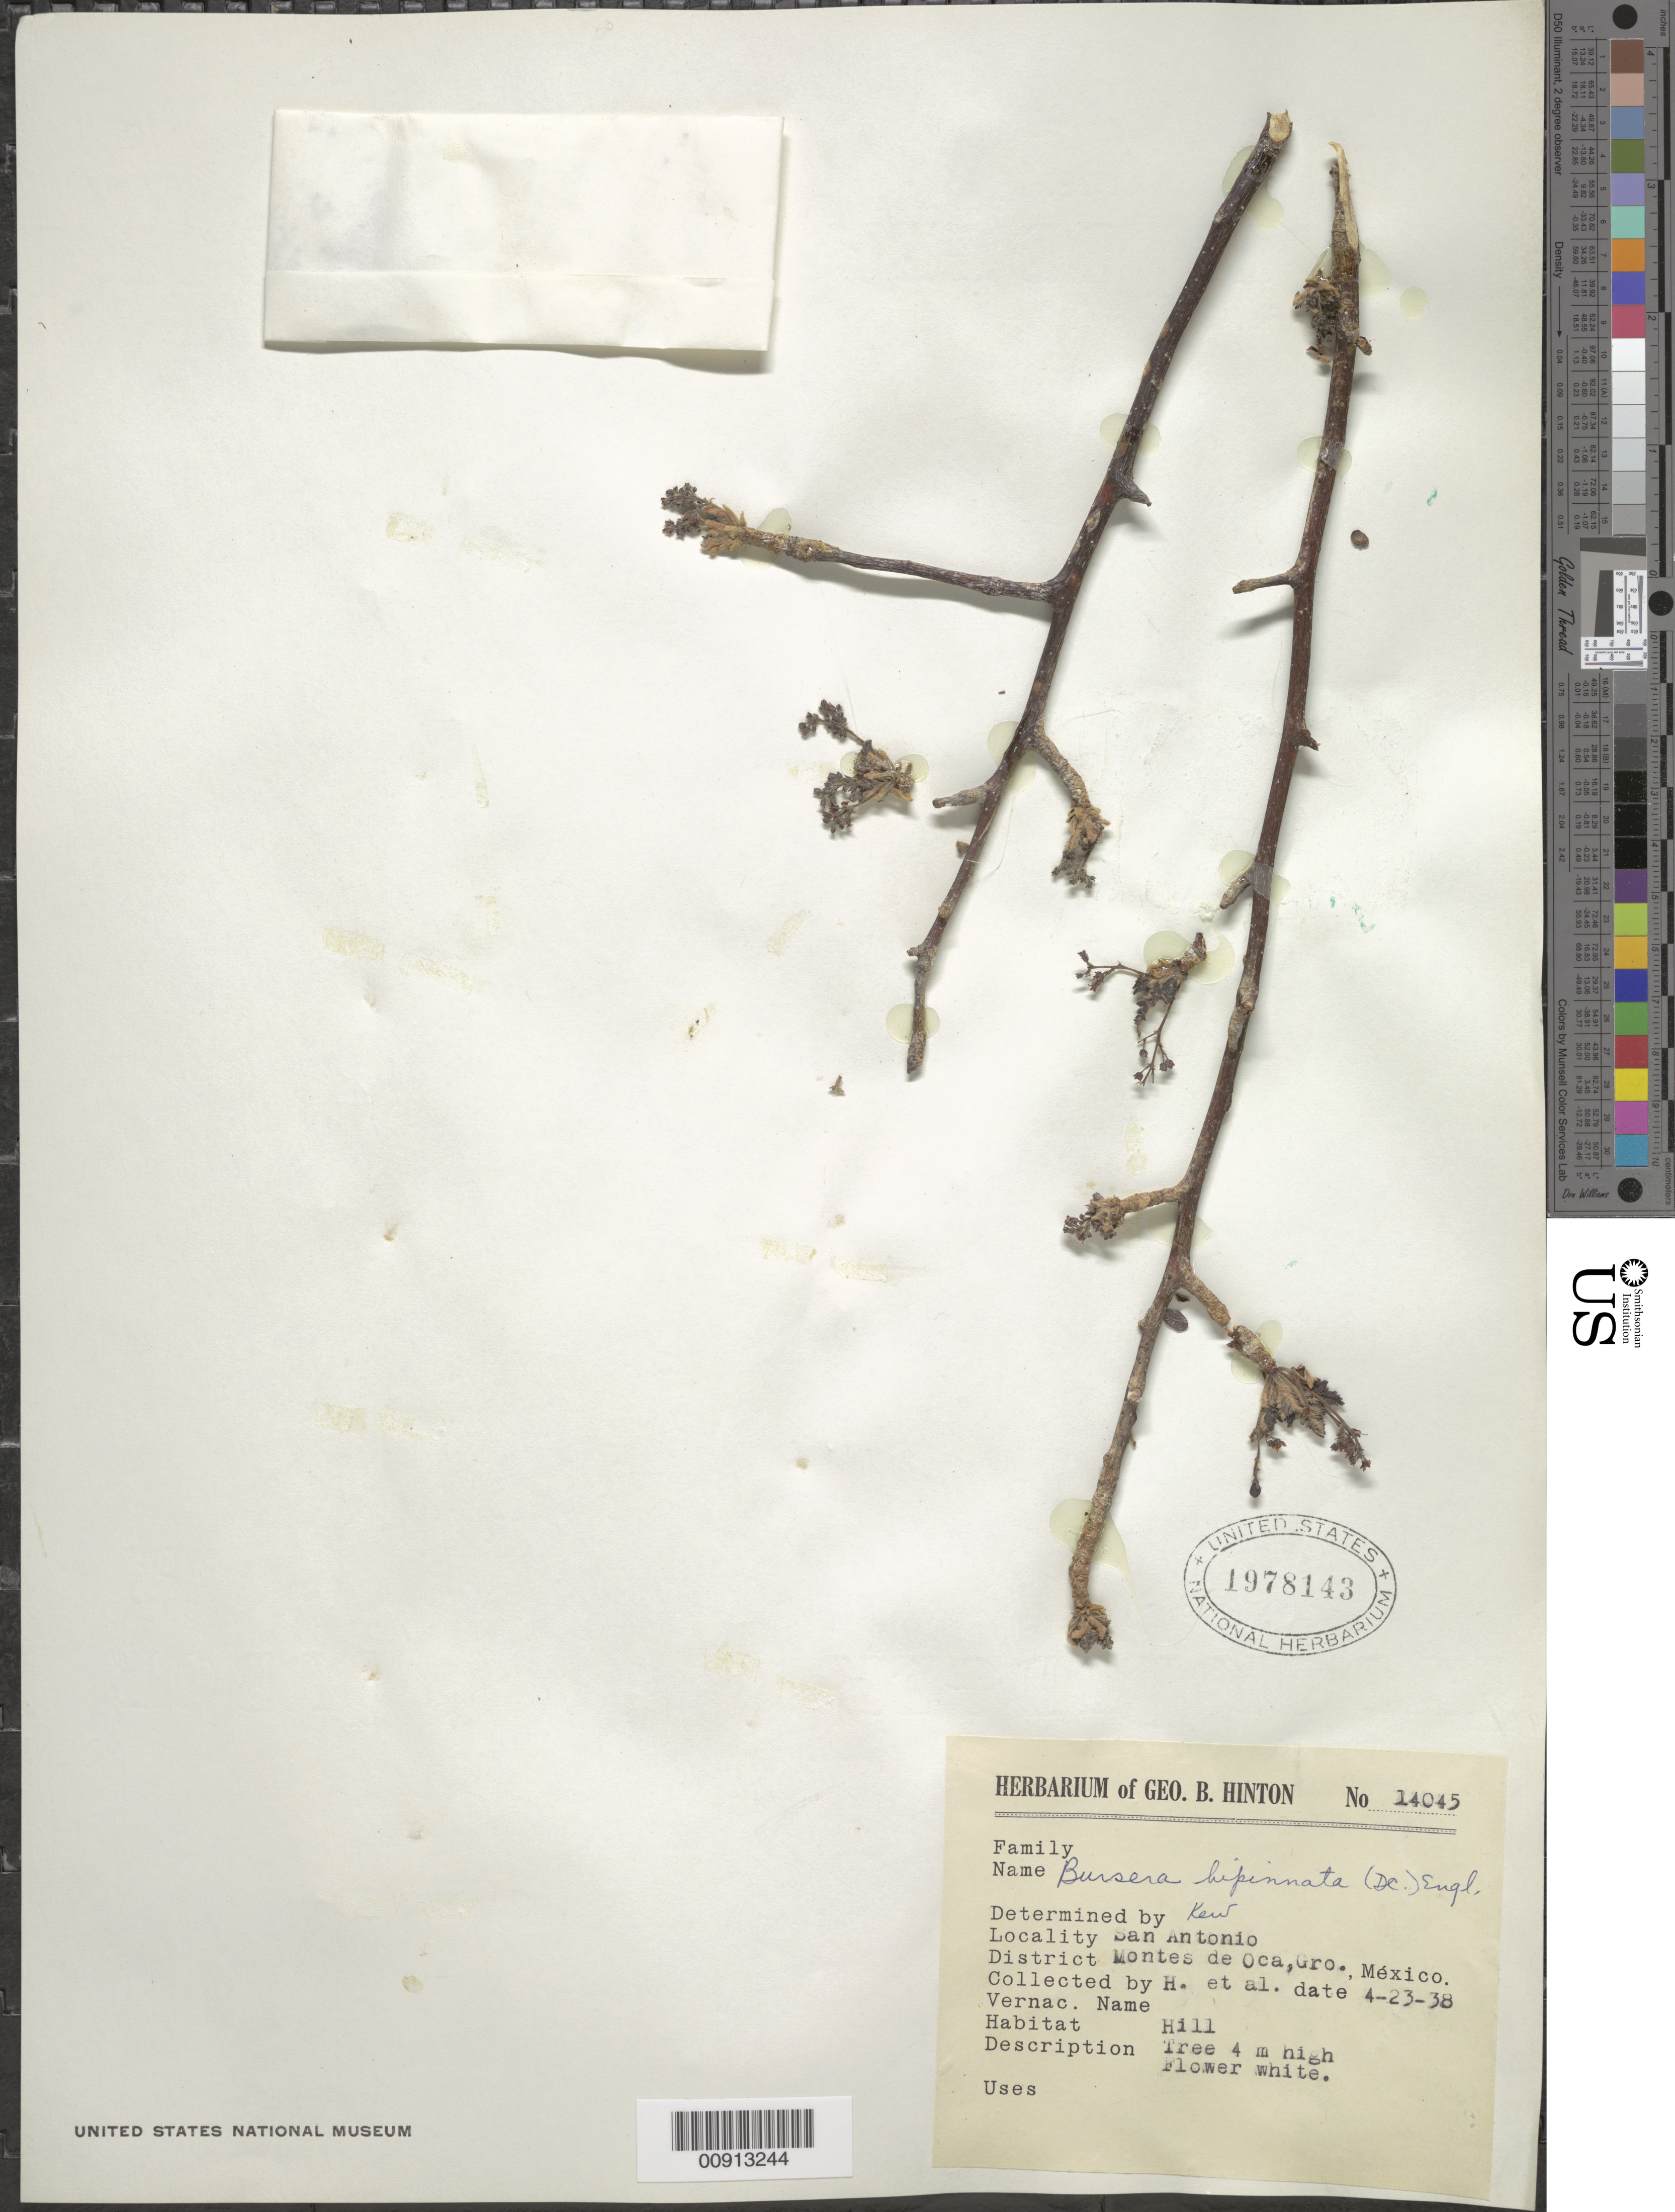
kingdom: Plantae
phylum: Tracheophyta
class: Magnoliopsida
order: Sapindales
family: Burseraceae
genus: Bursera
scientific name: Bursera bipinnata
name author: Engl.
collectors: G. B. Hinton & et al.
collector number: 14045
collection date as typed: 23 Apr 1938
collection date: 1938-04-23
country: Mexico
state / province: Guerrero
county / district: Montes de Oca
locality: San Antonio, District Montes de Oca, Guerrero.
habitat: Hill.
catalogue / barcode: US 1978143